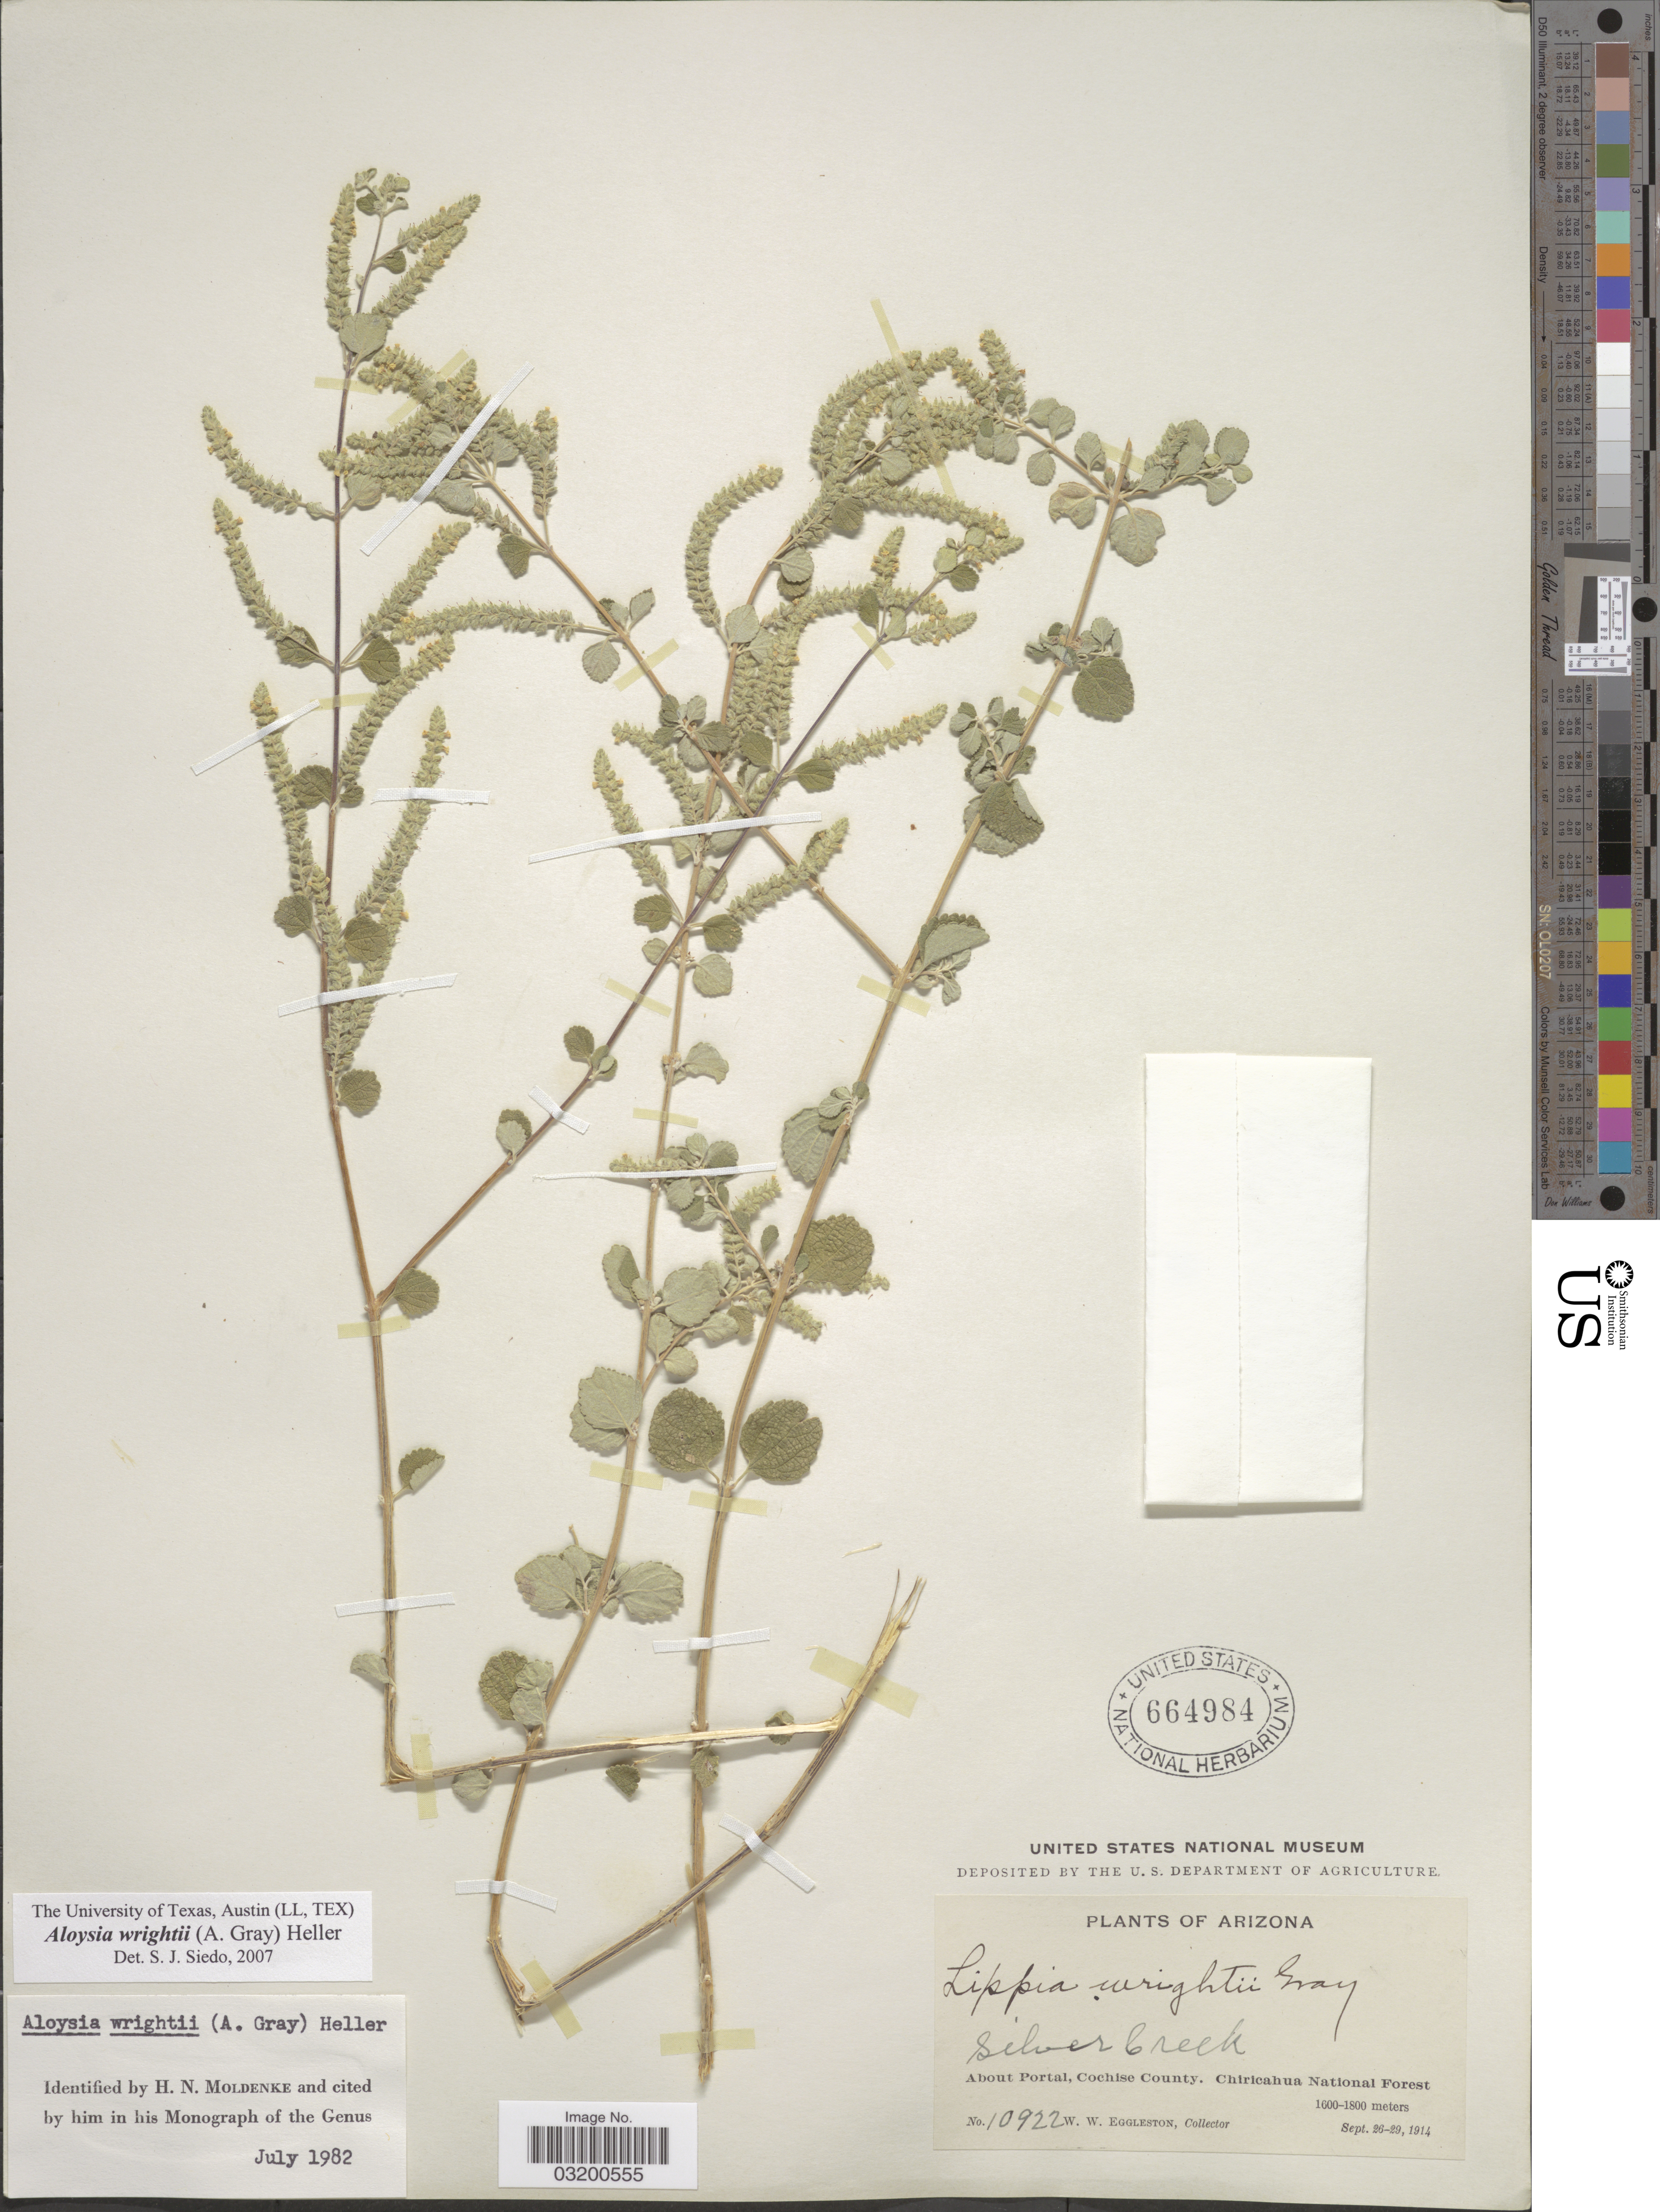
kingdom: Plantae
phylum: Tracheophyta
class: Magnoliopsida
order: Lamiales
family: Verbenaceae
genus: Aloysia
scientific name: Aloysia wrightii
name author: A. Heller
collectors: W. W. Eggleston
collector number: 10922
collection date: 1914-09-26/1914-09-29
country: United States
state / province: Arizona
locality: Silver Creek. About Portal, Cochise County, Chiricahua National Forest.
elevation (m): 1600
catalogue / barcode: US 664984